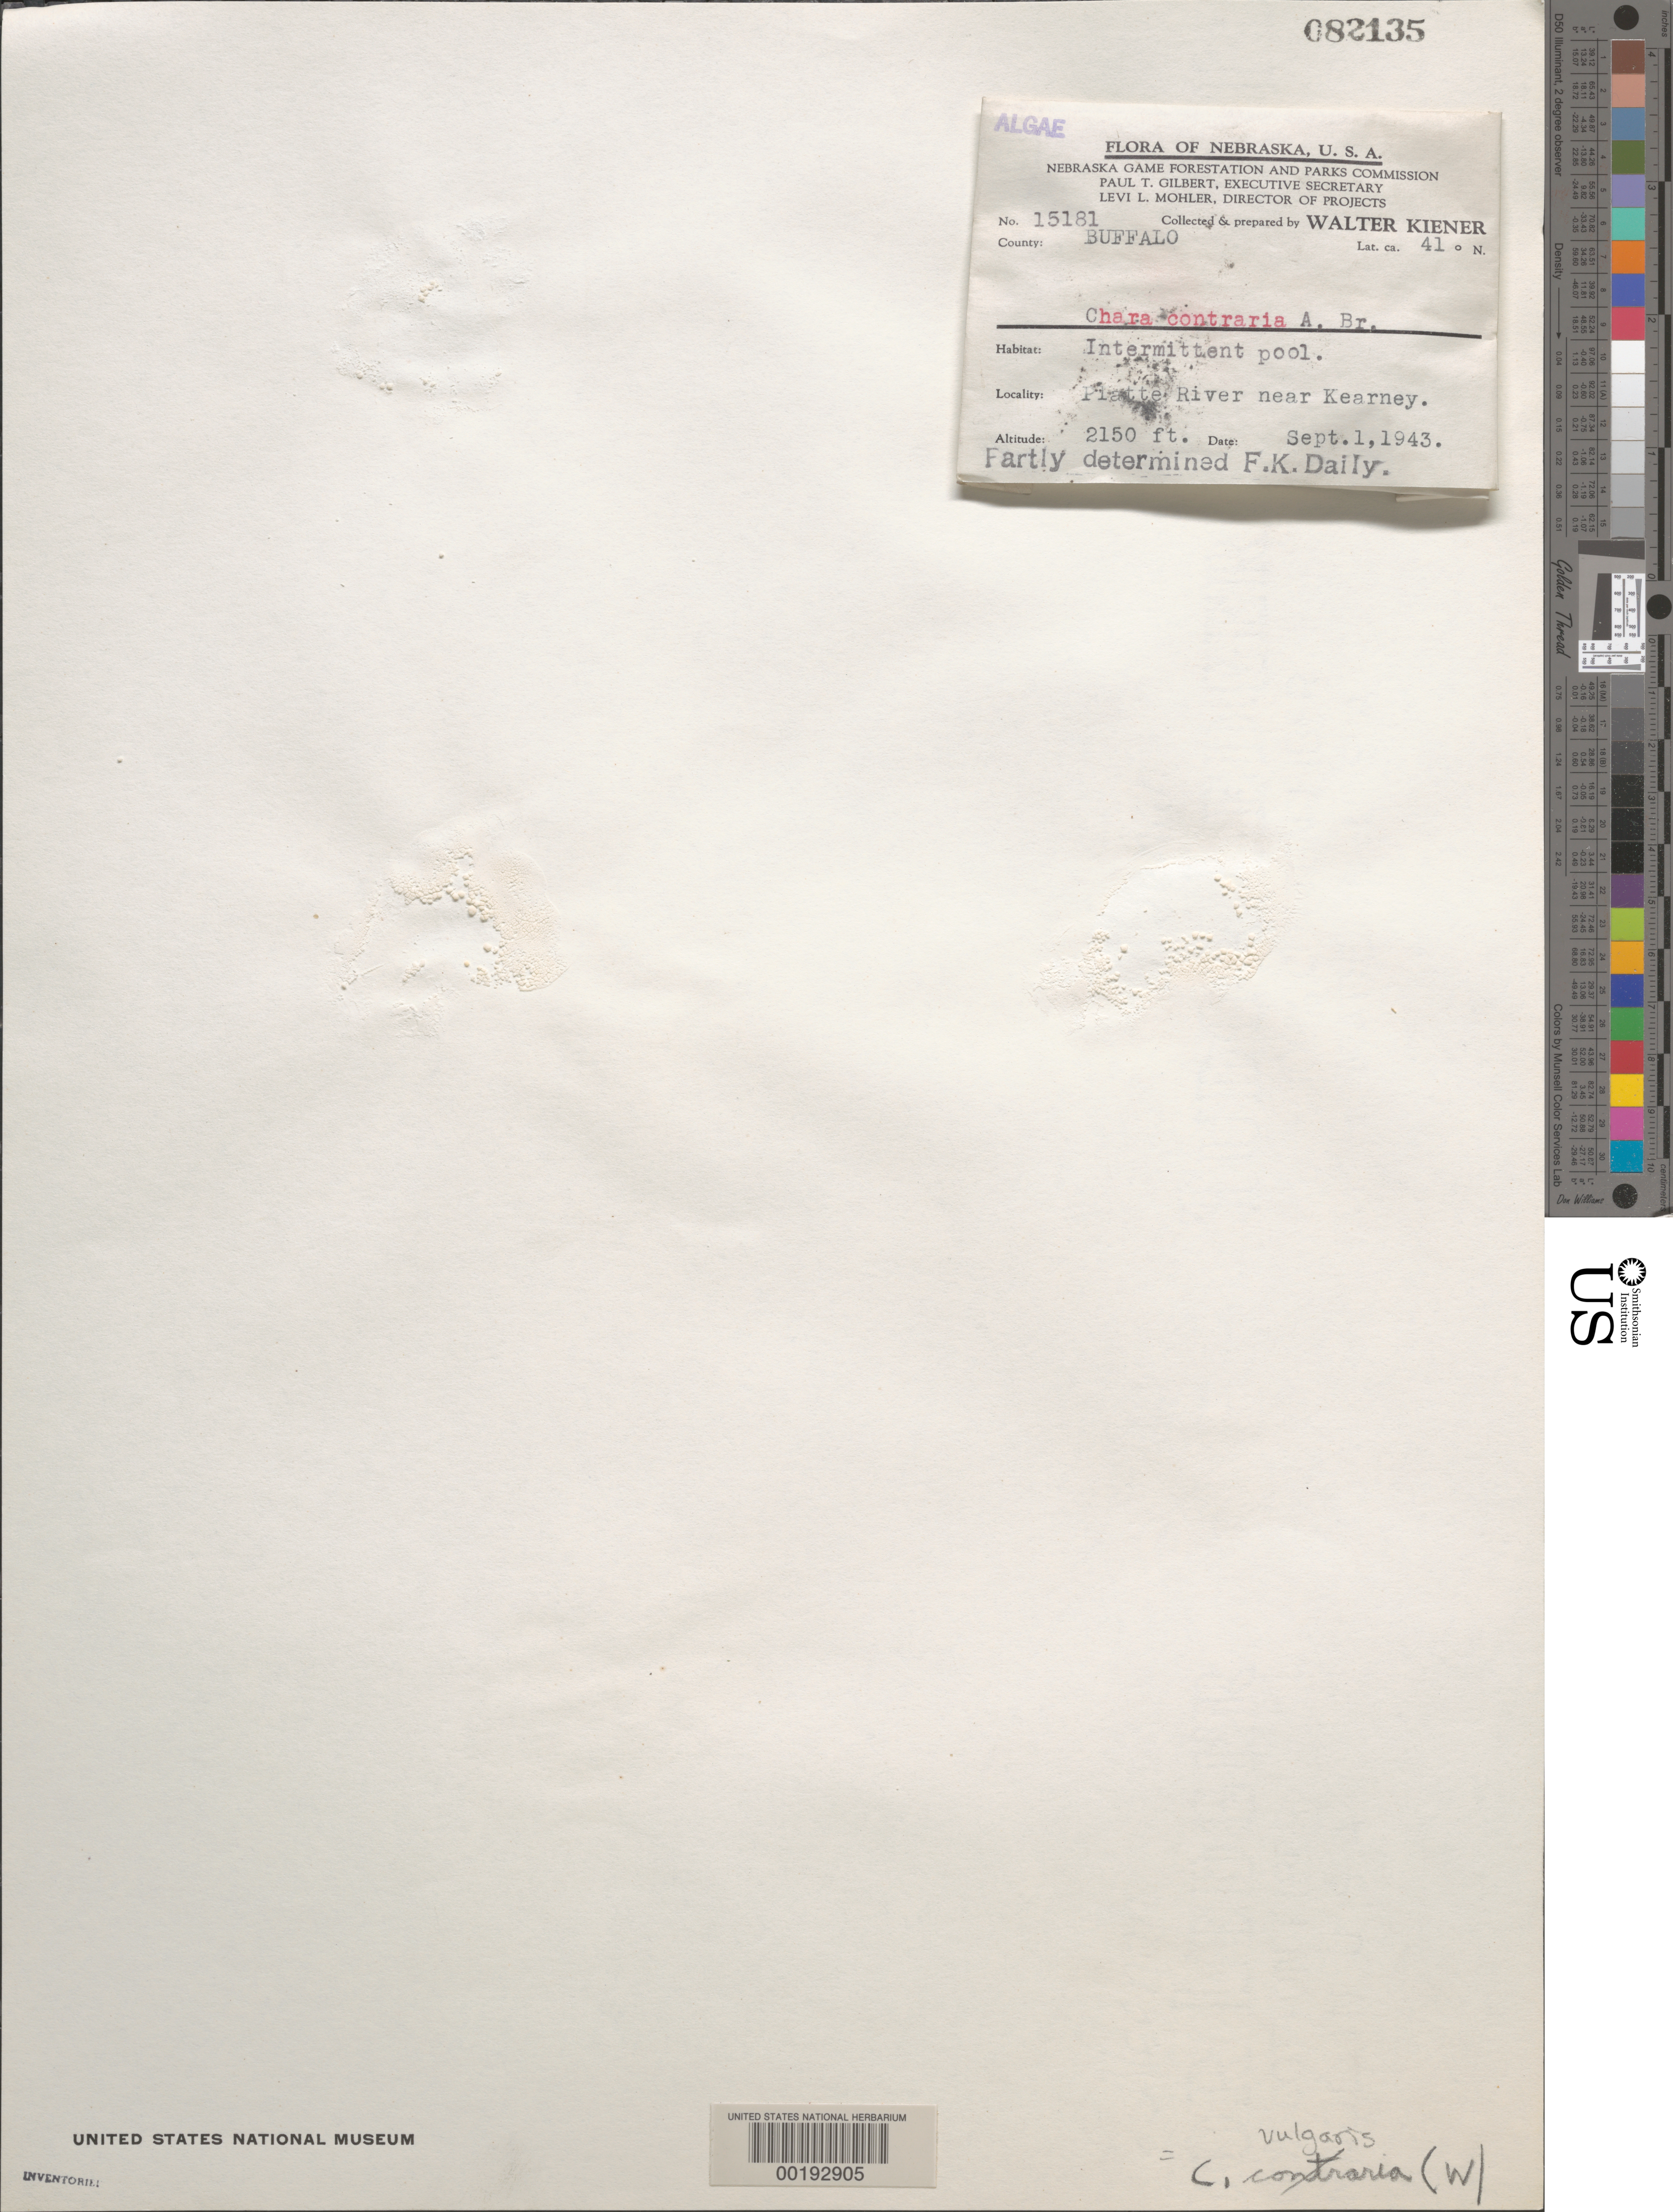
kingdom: Plantae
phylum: Charophyta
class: Charophyceae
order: Charales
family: Characeae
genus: Chara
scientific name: Chara vulgaris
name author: L.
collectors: W. B. Kiener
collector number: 15181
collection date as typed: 01 Sep 1943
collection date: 1943-09-01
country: United States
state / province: Nebraska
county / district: Buffalo County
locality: Platte River, near Kearney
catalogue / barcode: US 82135